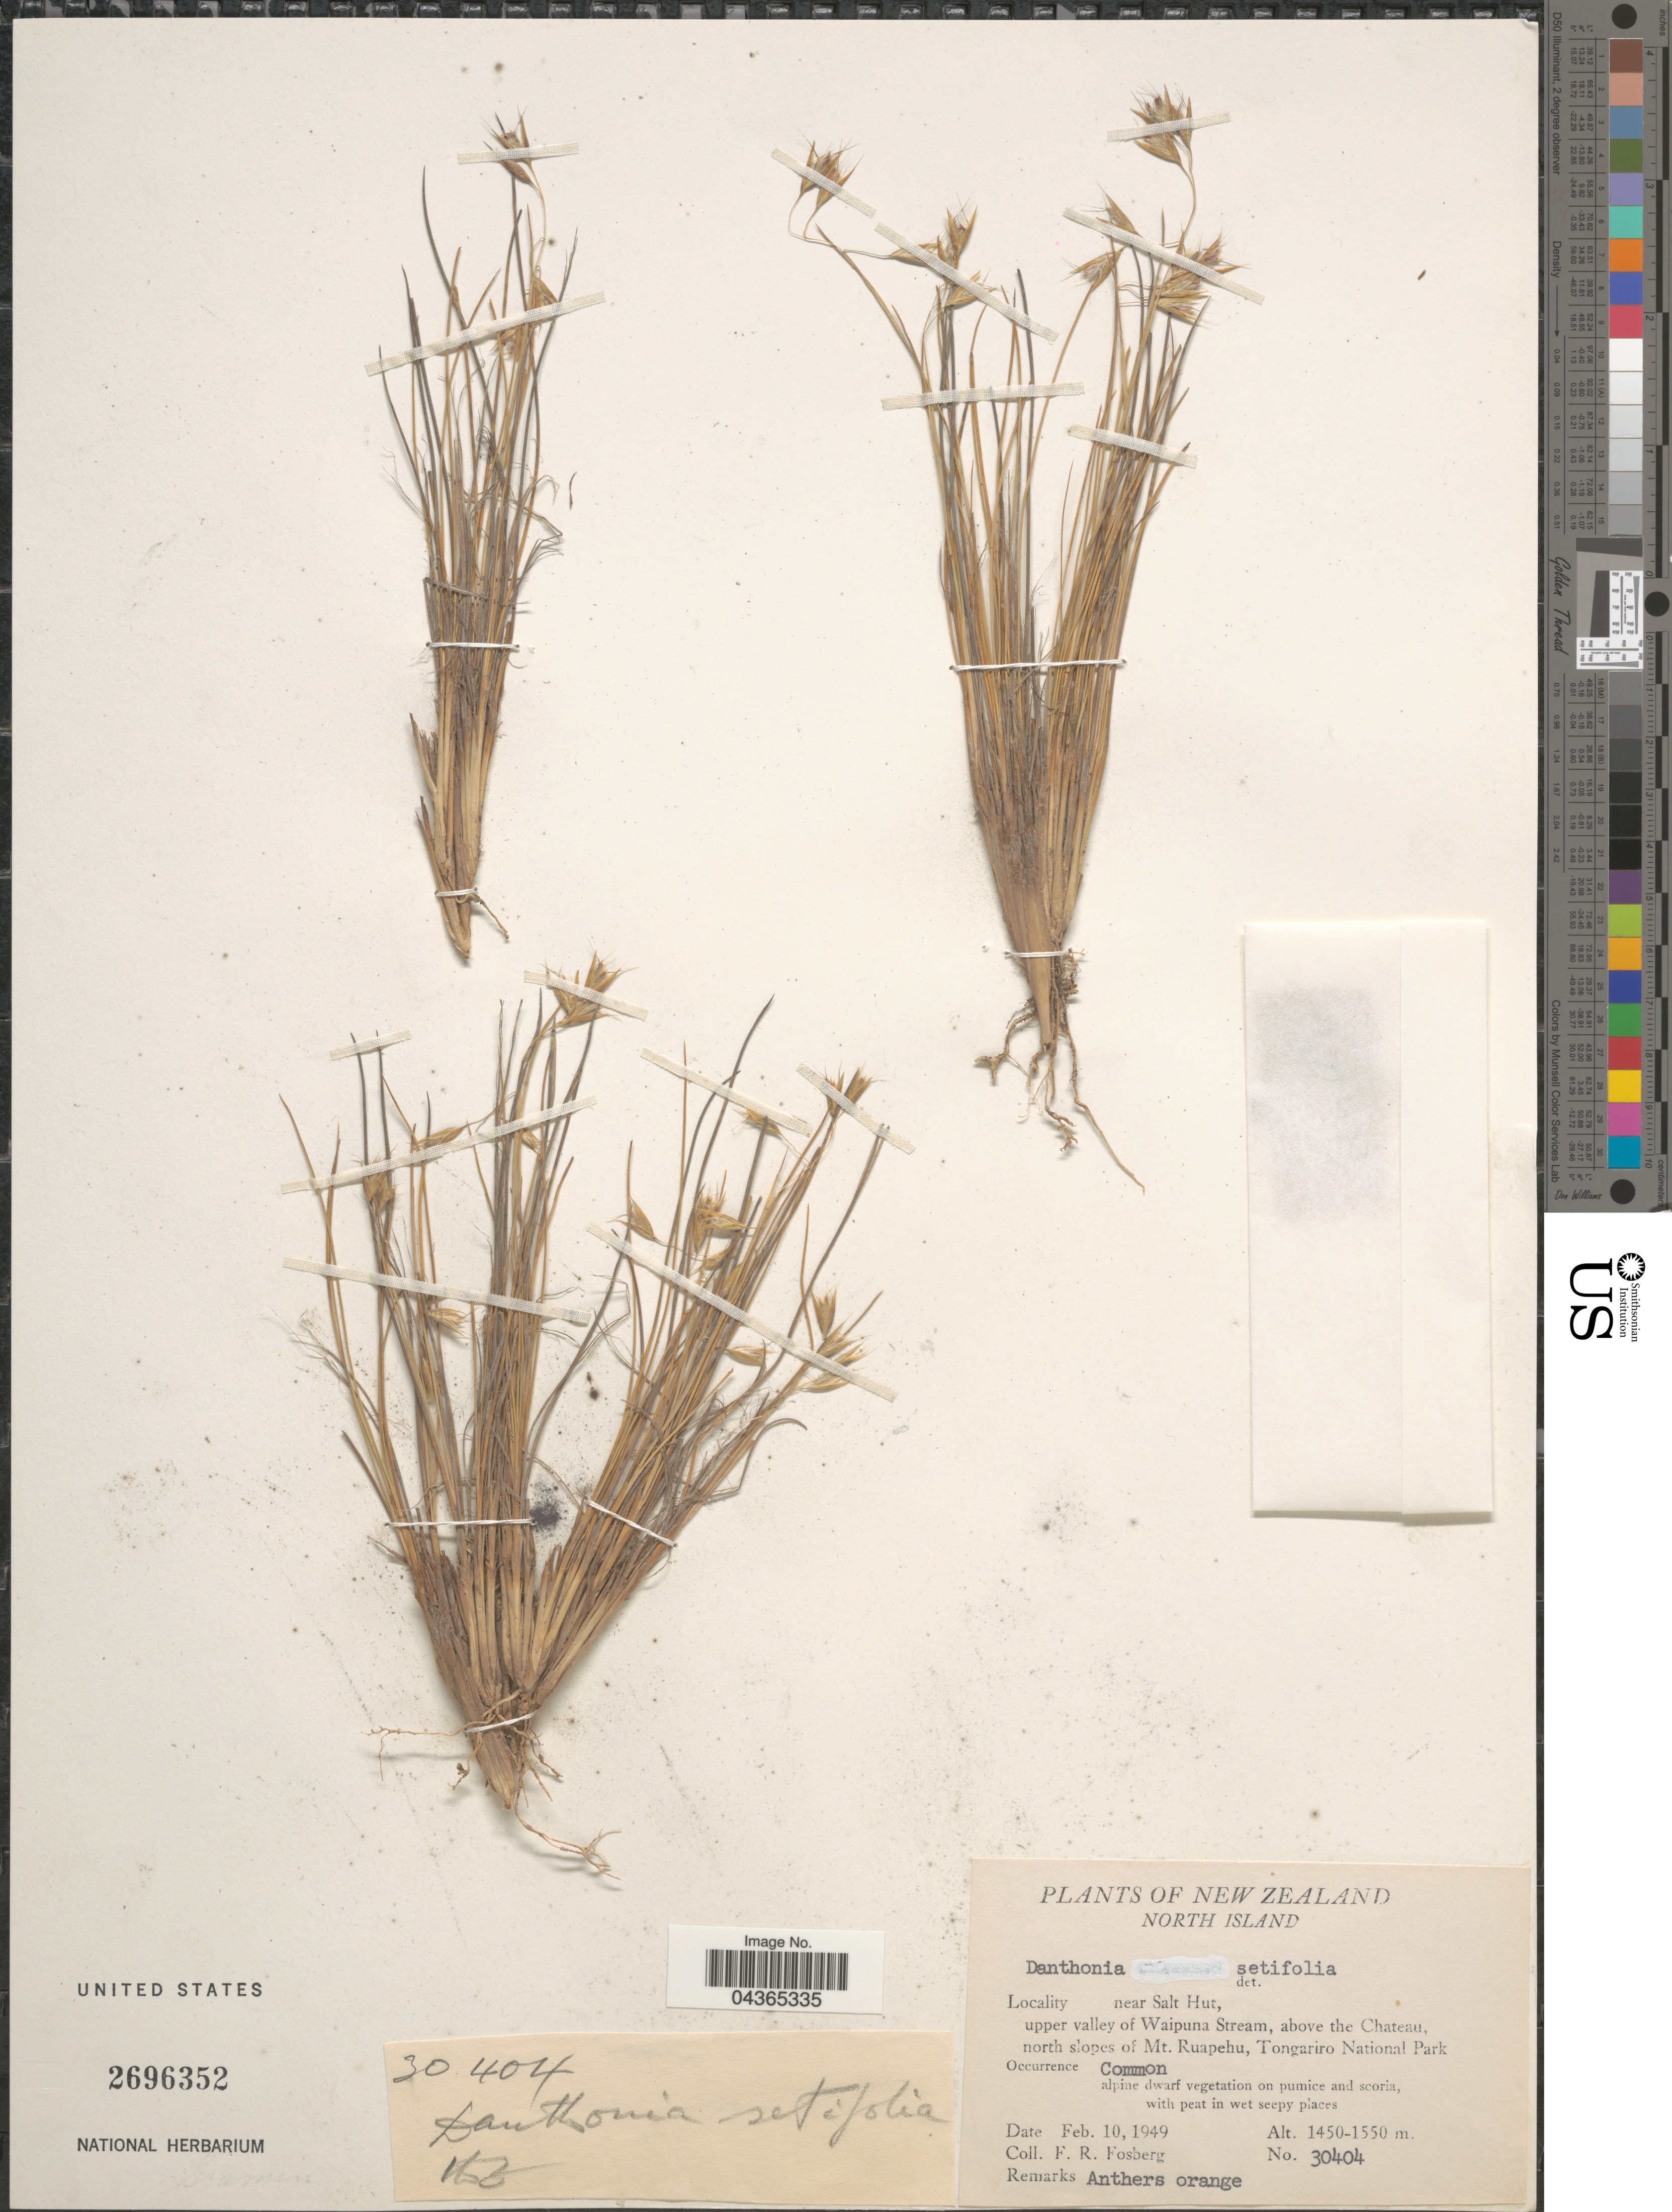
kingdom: Plantae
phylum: Tracheophyta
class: Liliopsida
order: Poales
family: Poaceae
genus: Rytidosperma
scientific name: Rytidosperma setifolium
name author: (Hook. f.) Connor & Edgar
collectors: F. R. Fosberg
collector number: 30404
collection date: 1949-02-10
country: New Zealand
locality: North Island. Near Salt Hut, upper valley of Waipuna Stream, above the Chateau, north slopes of Mt. Ruapehu, Tongariro National Park.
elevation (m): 1450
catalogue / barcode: US 2696352